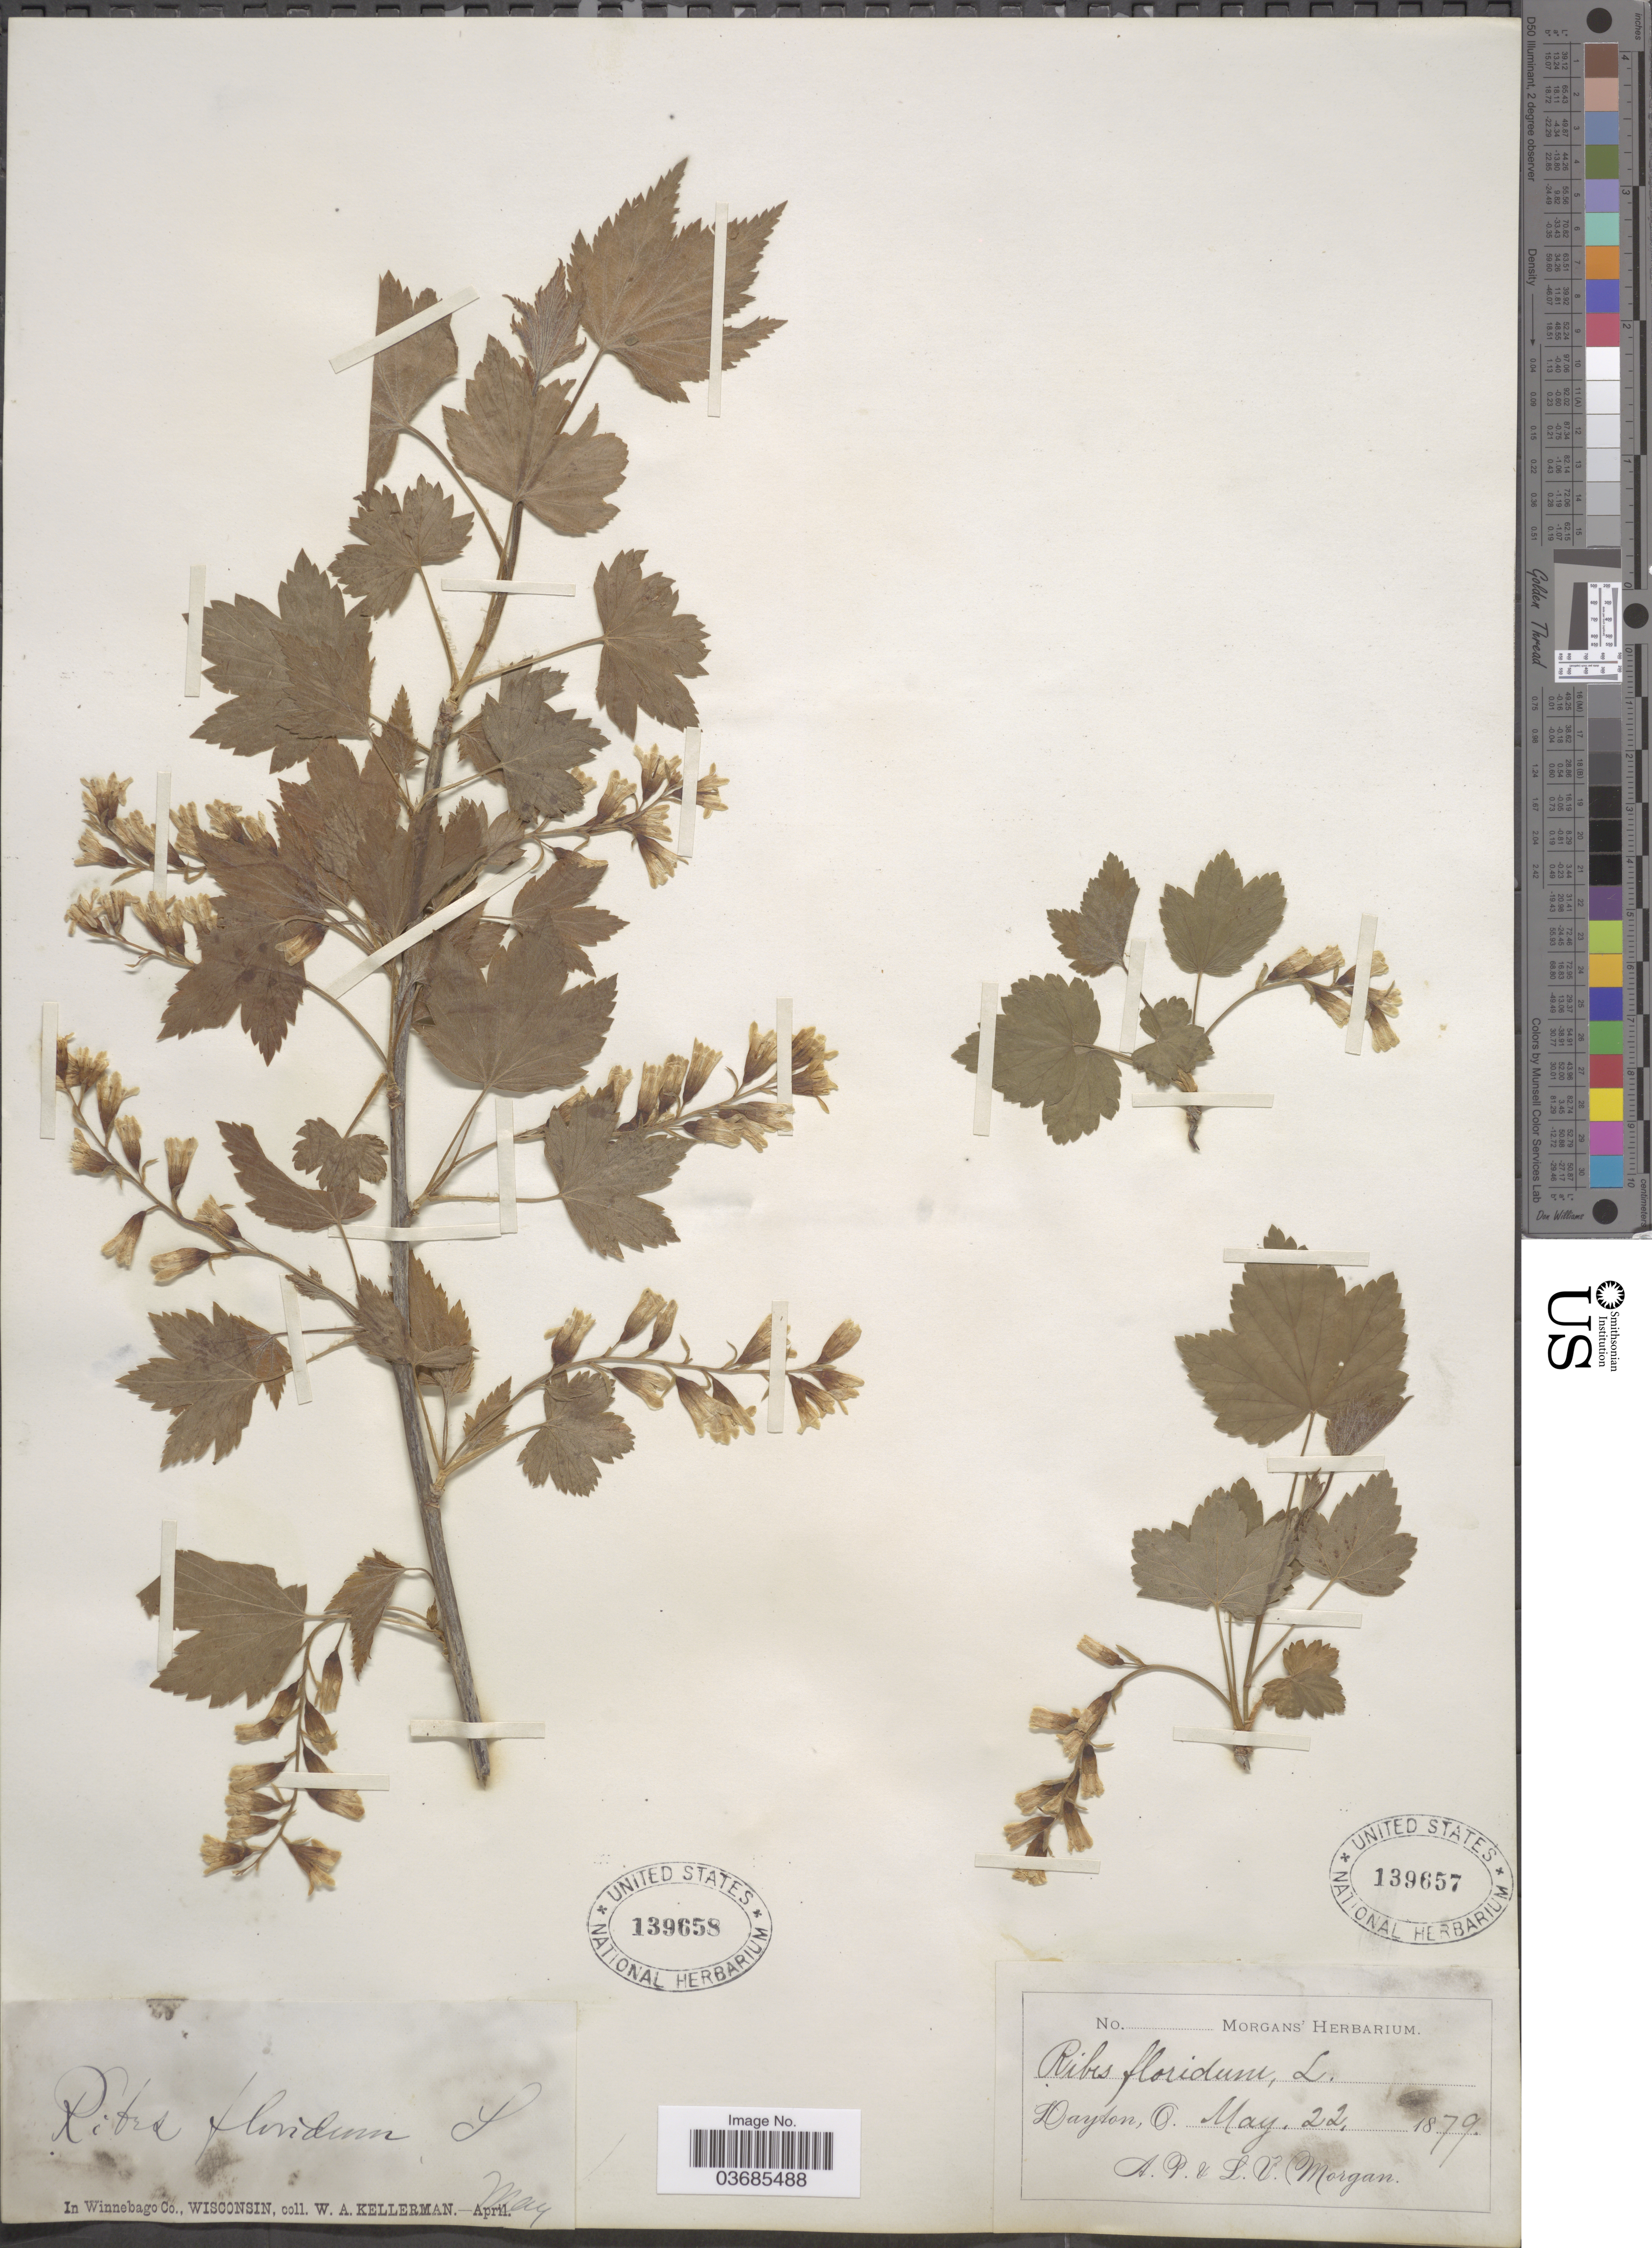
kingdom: Plantae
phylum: Tracheophyta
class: Magnoliopsida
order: Saxifragales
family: Grossulariaceae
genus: Ribes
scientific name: Ribes americanum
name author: Mill.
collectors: A. Morgan & L. Morgan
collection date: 1879-05-22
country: United States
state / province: Ohio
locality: Dayton.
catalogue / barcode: US 139657-2